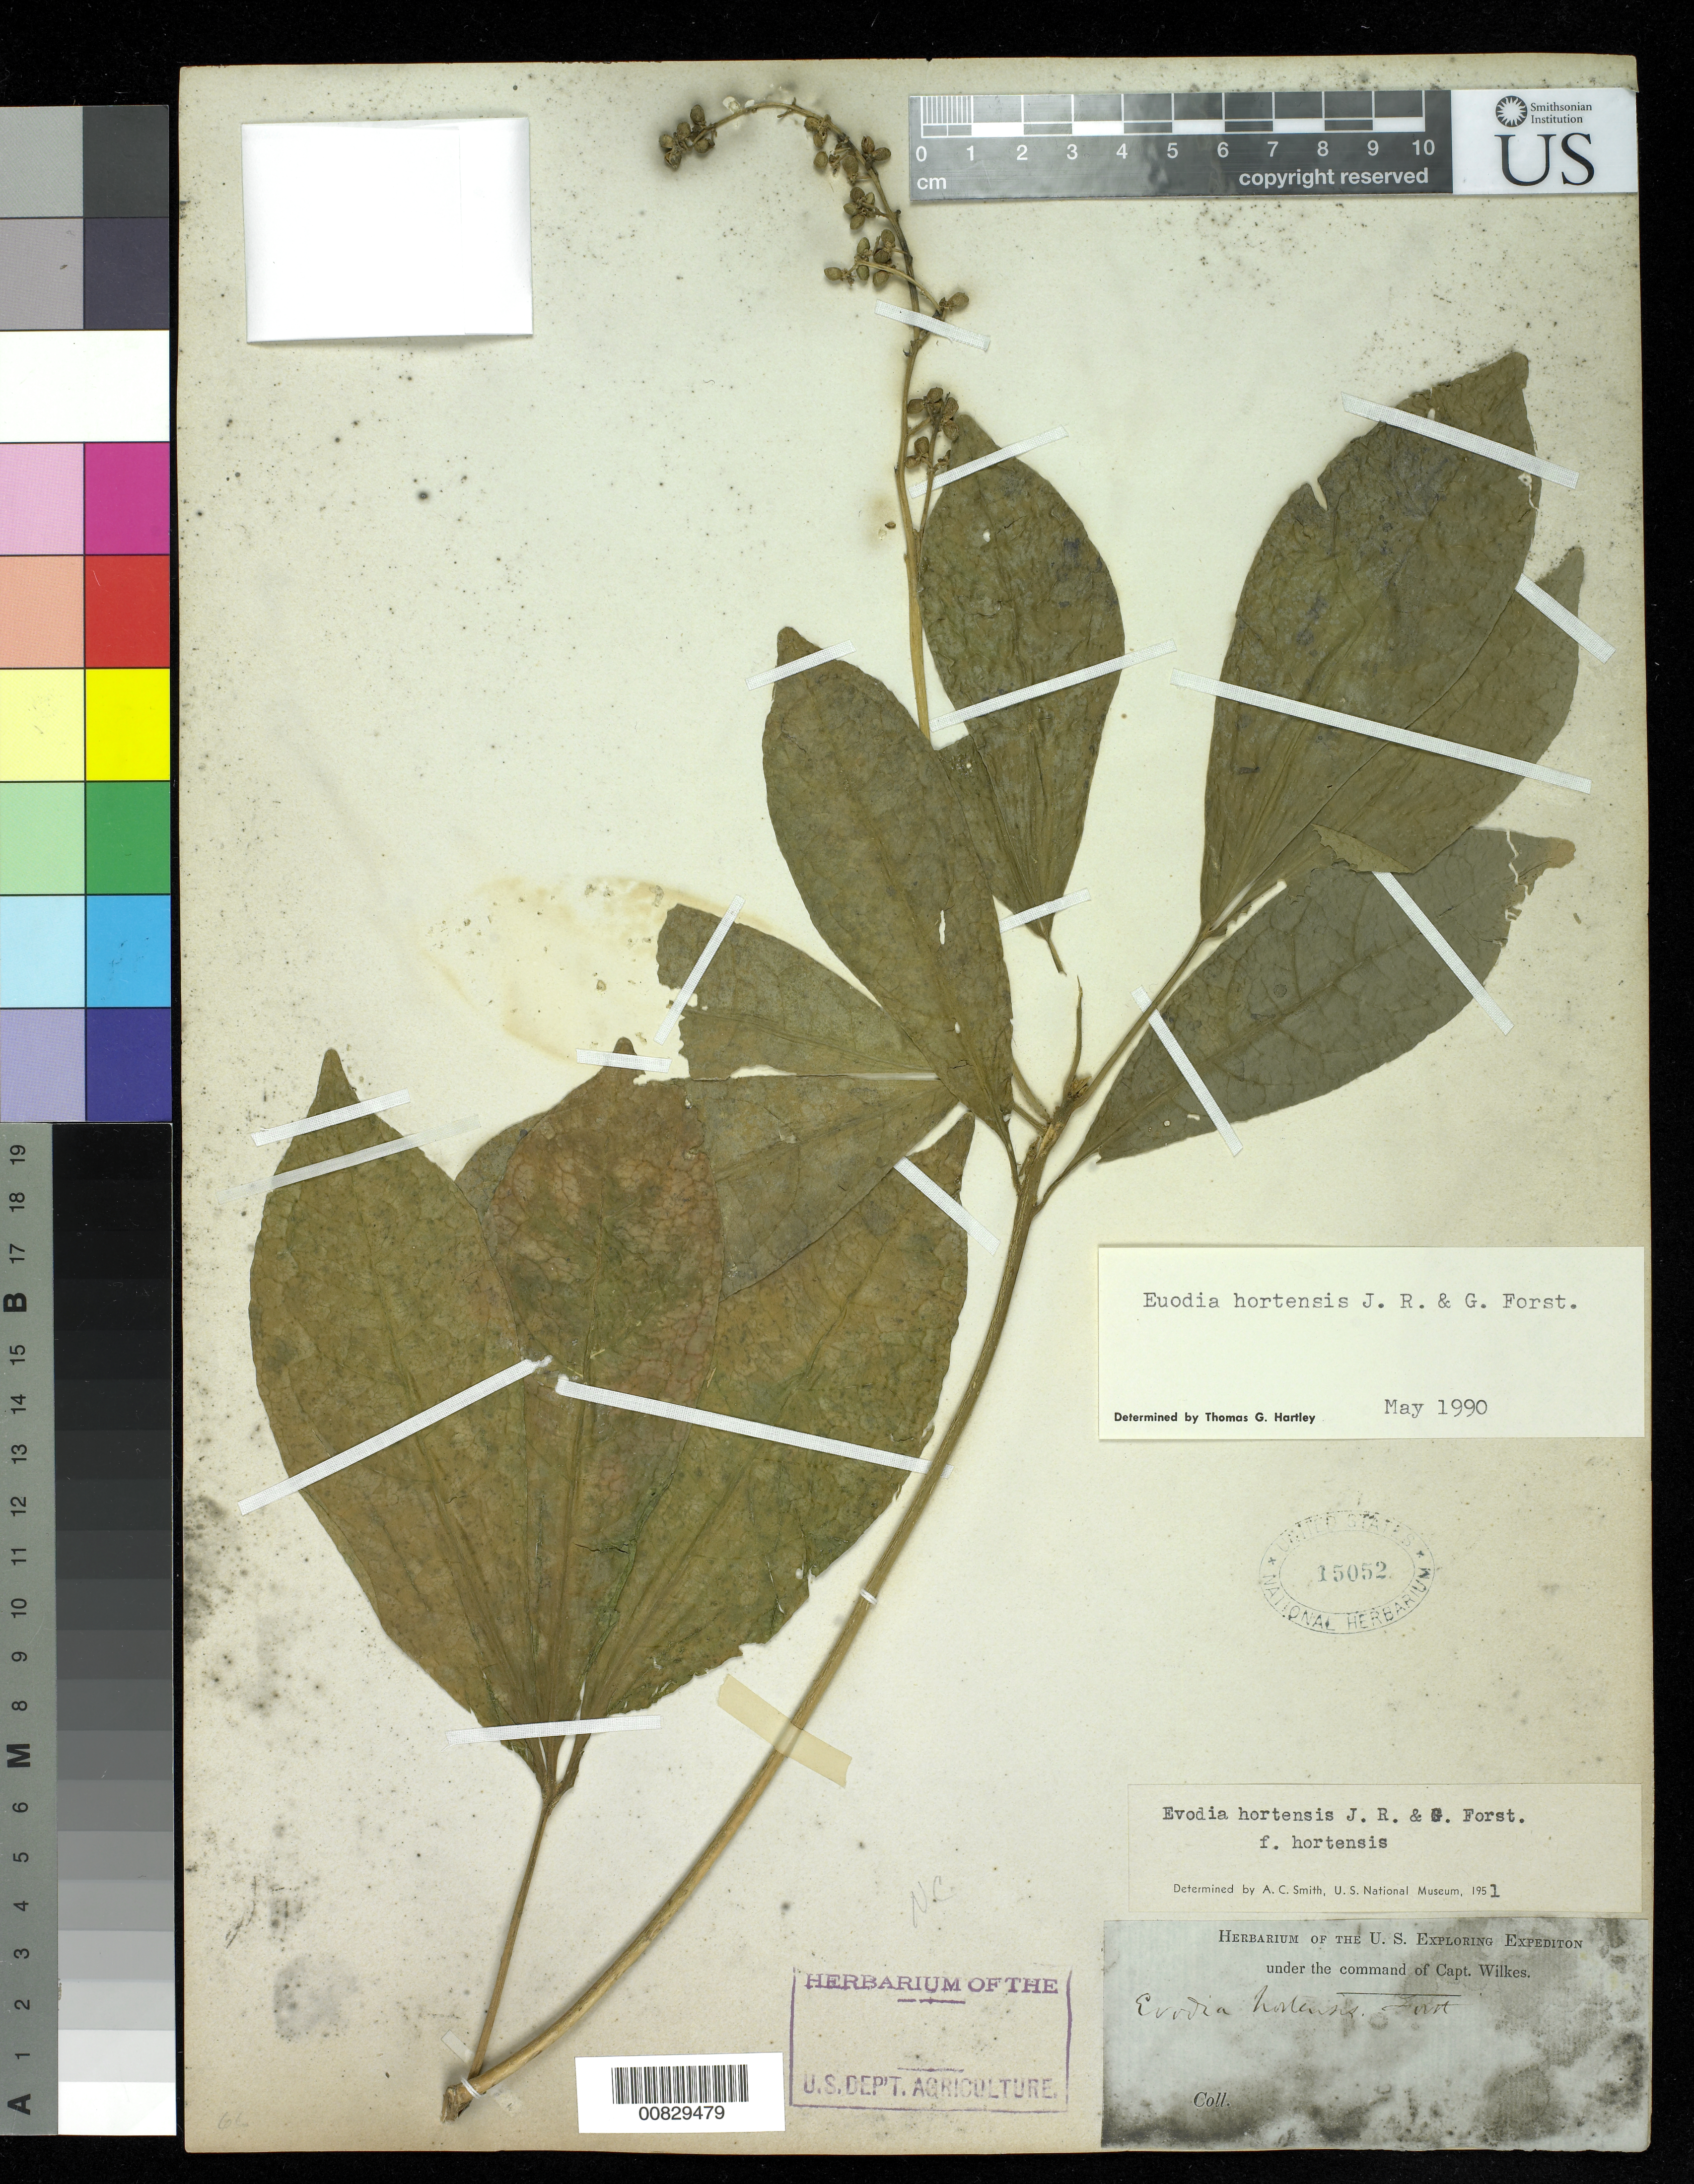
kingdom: Plantae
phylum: Tracheophyta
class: Magnoliopsida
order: Sapindales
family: Rutaceae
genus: Euodia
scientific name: Euodia hortensis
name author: J.R. Forst. & G. Forst.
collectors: Wilkes Explor. Exped.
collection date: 1838/1842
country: Fiji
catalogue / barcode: US 15052